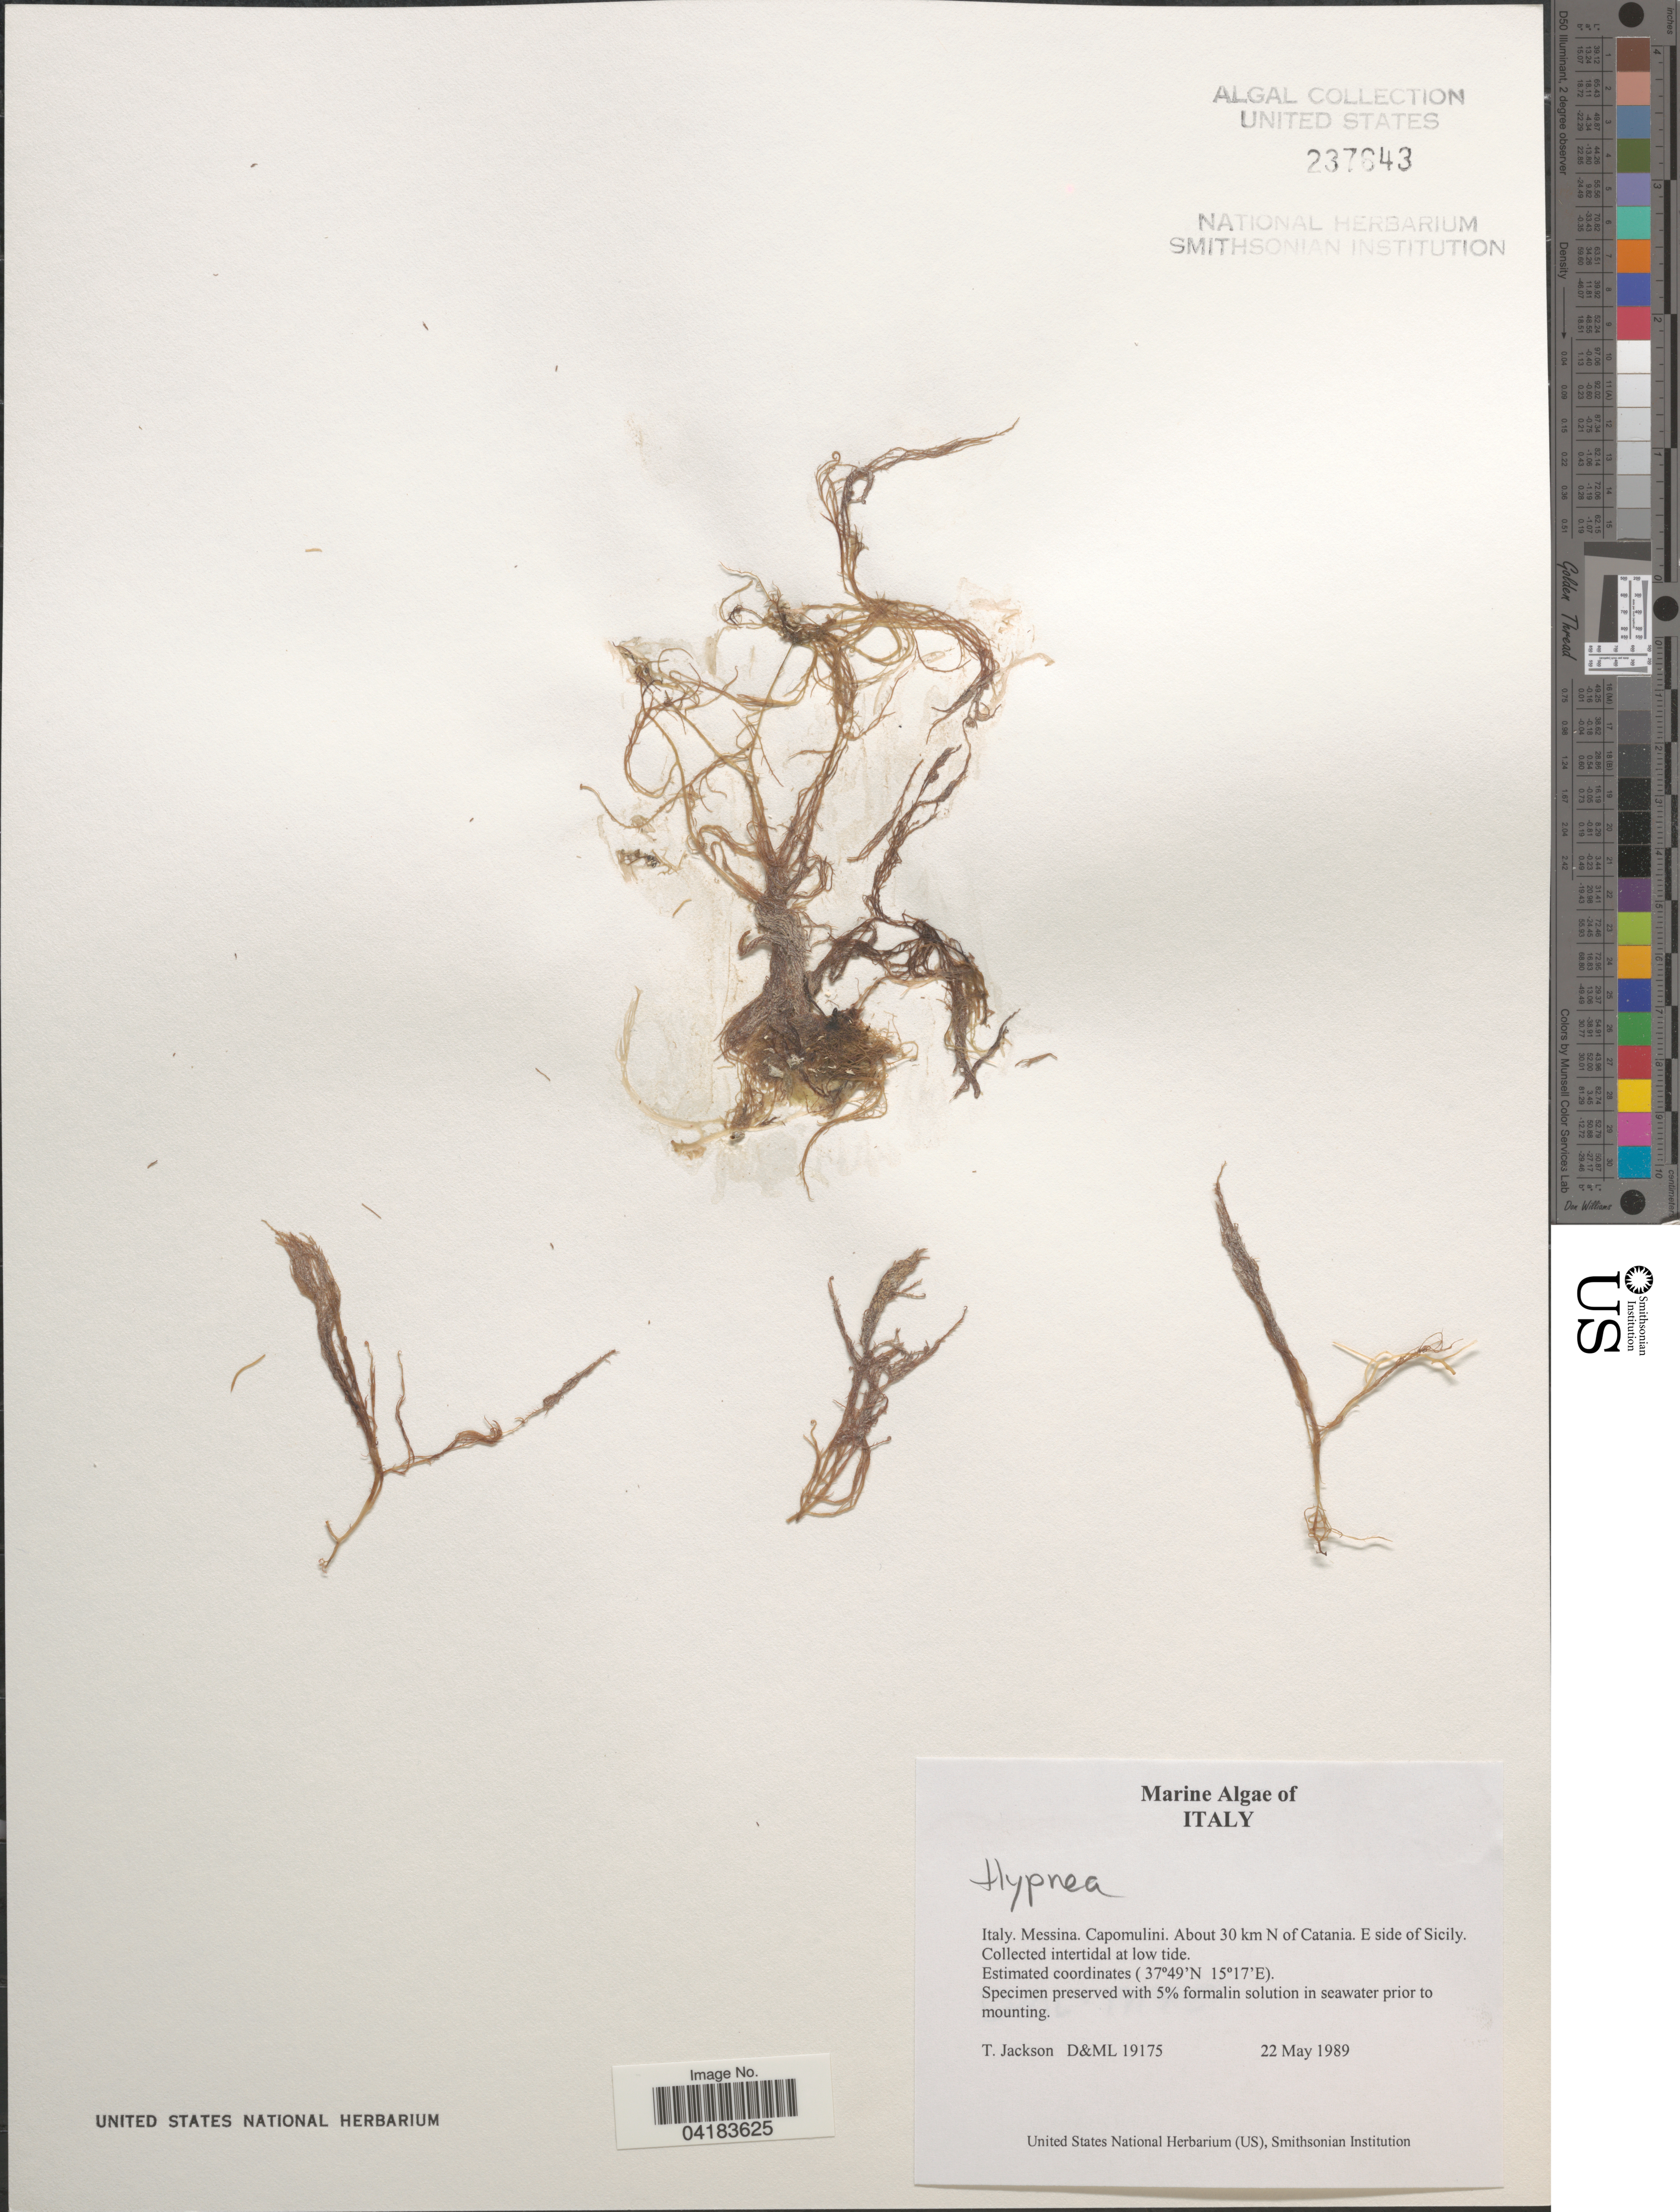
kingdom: Plantae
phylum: Rhodophyta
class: Florideophyceae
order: Gigartinales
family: Cystocloniaceae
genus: Hypnea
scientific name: Hypnea sp.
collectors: T. Jackson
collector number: D&ML19175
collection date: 1989-05-22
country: Italy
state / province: Siciliana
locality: Messina. Capomulini. About 30 km N of Catania. E side of Sicily.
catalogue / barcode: US 237643